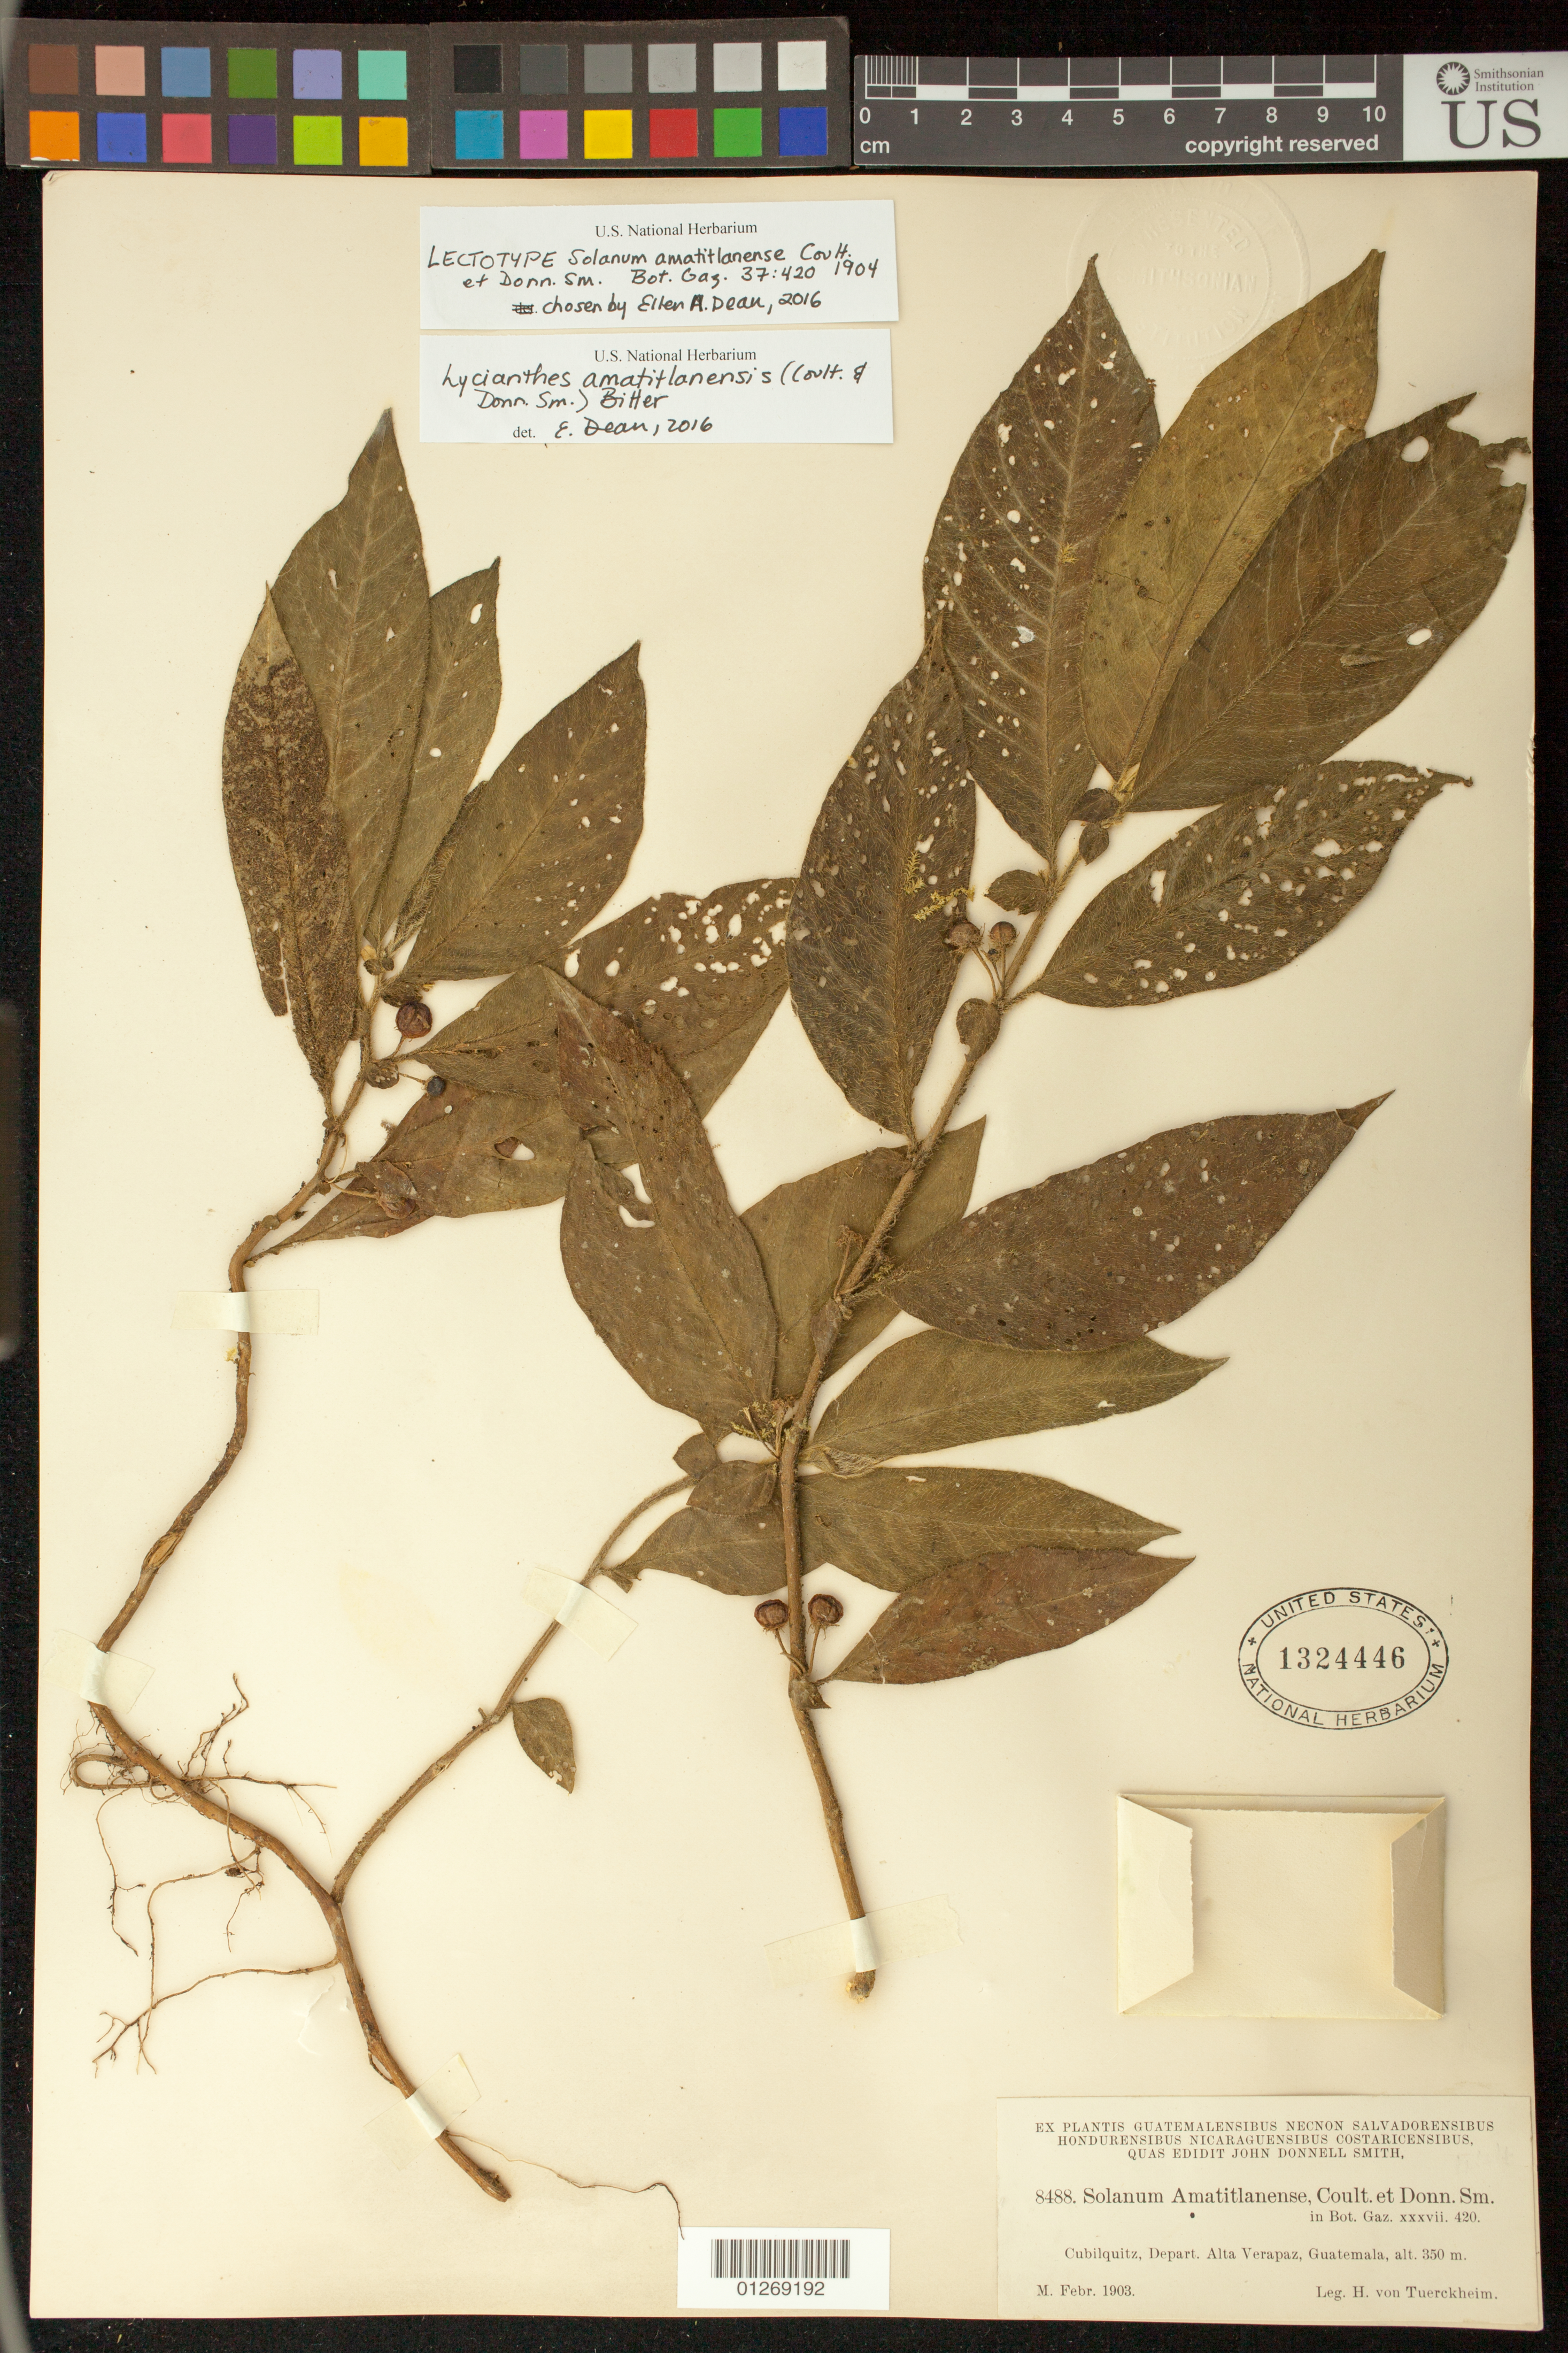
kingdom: Plantae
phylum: Tracheophyta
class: Magnoliopsida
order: Solanales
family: Solanaceae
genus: Solanum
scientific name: Solanum amatitlanense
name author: J.M. Coult. & Donn. Sm.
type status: Syntype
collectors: H. von Türckheim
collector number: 8488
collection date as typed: Feb 1903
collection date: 1903-02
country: Guatemala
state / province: Alta Verapaz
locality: Cubilquitz, Depart. Alta Verapaz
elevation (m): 350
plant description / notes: Specimen annotated by E. Dean (2016) as lectotype.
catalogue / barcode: US 1324446